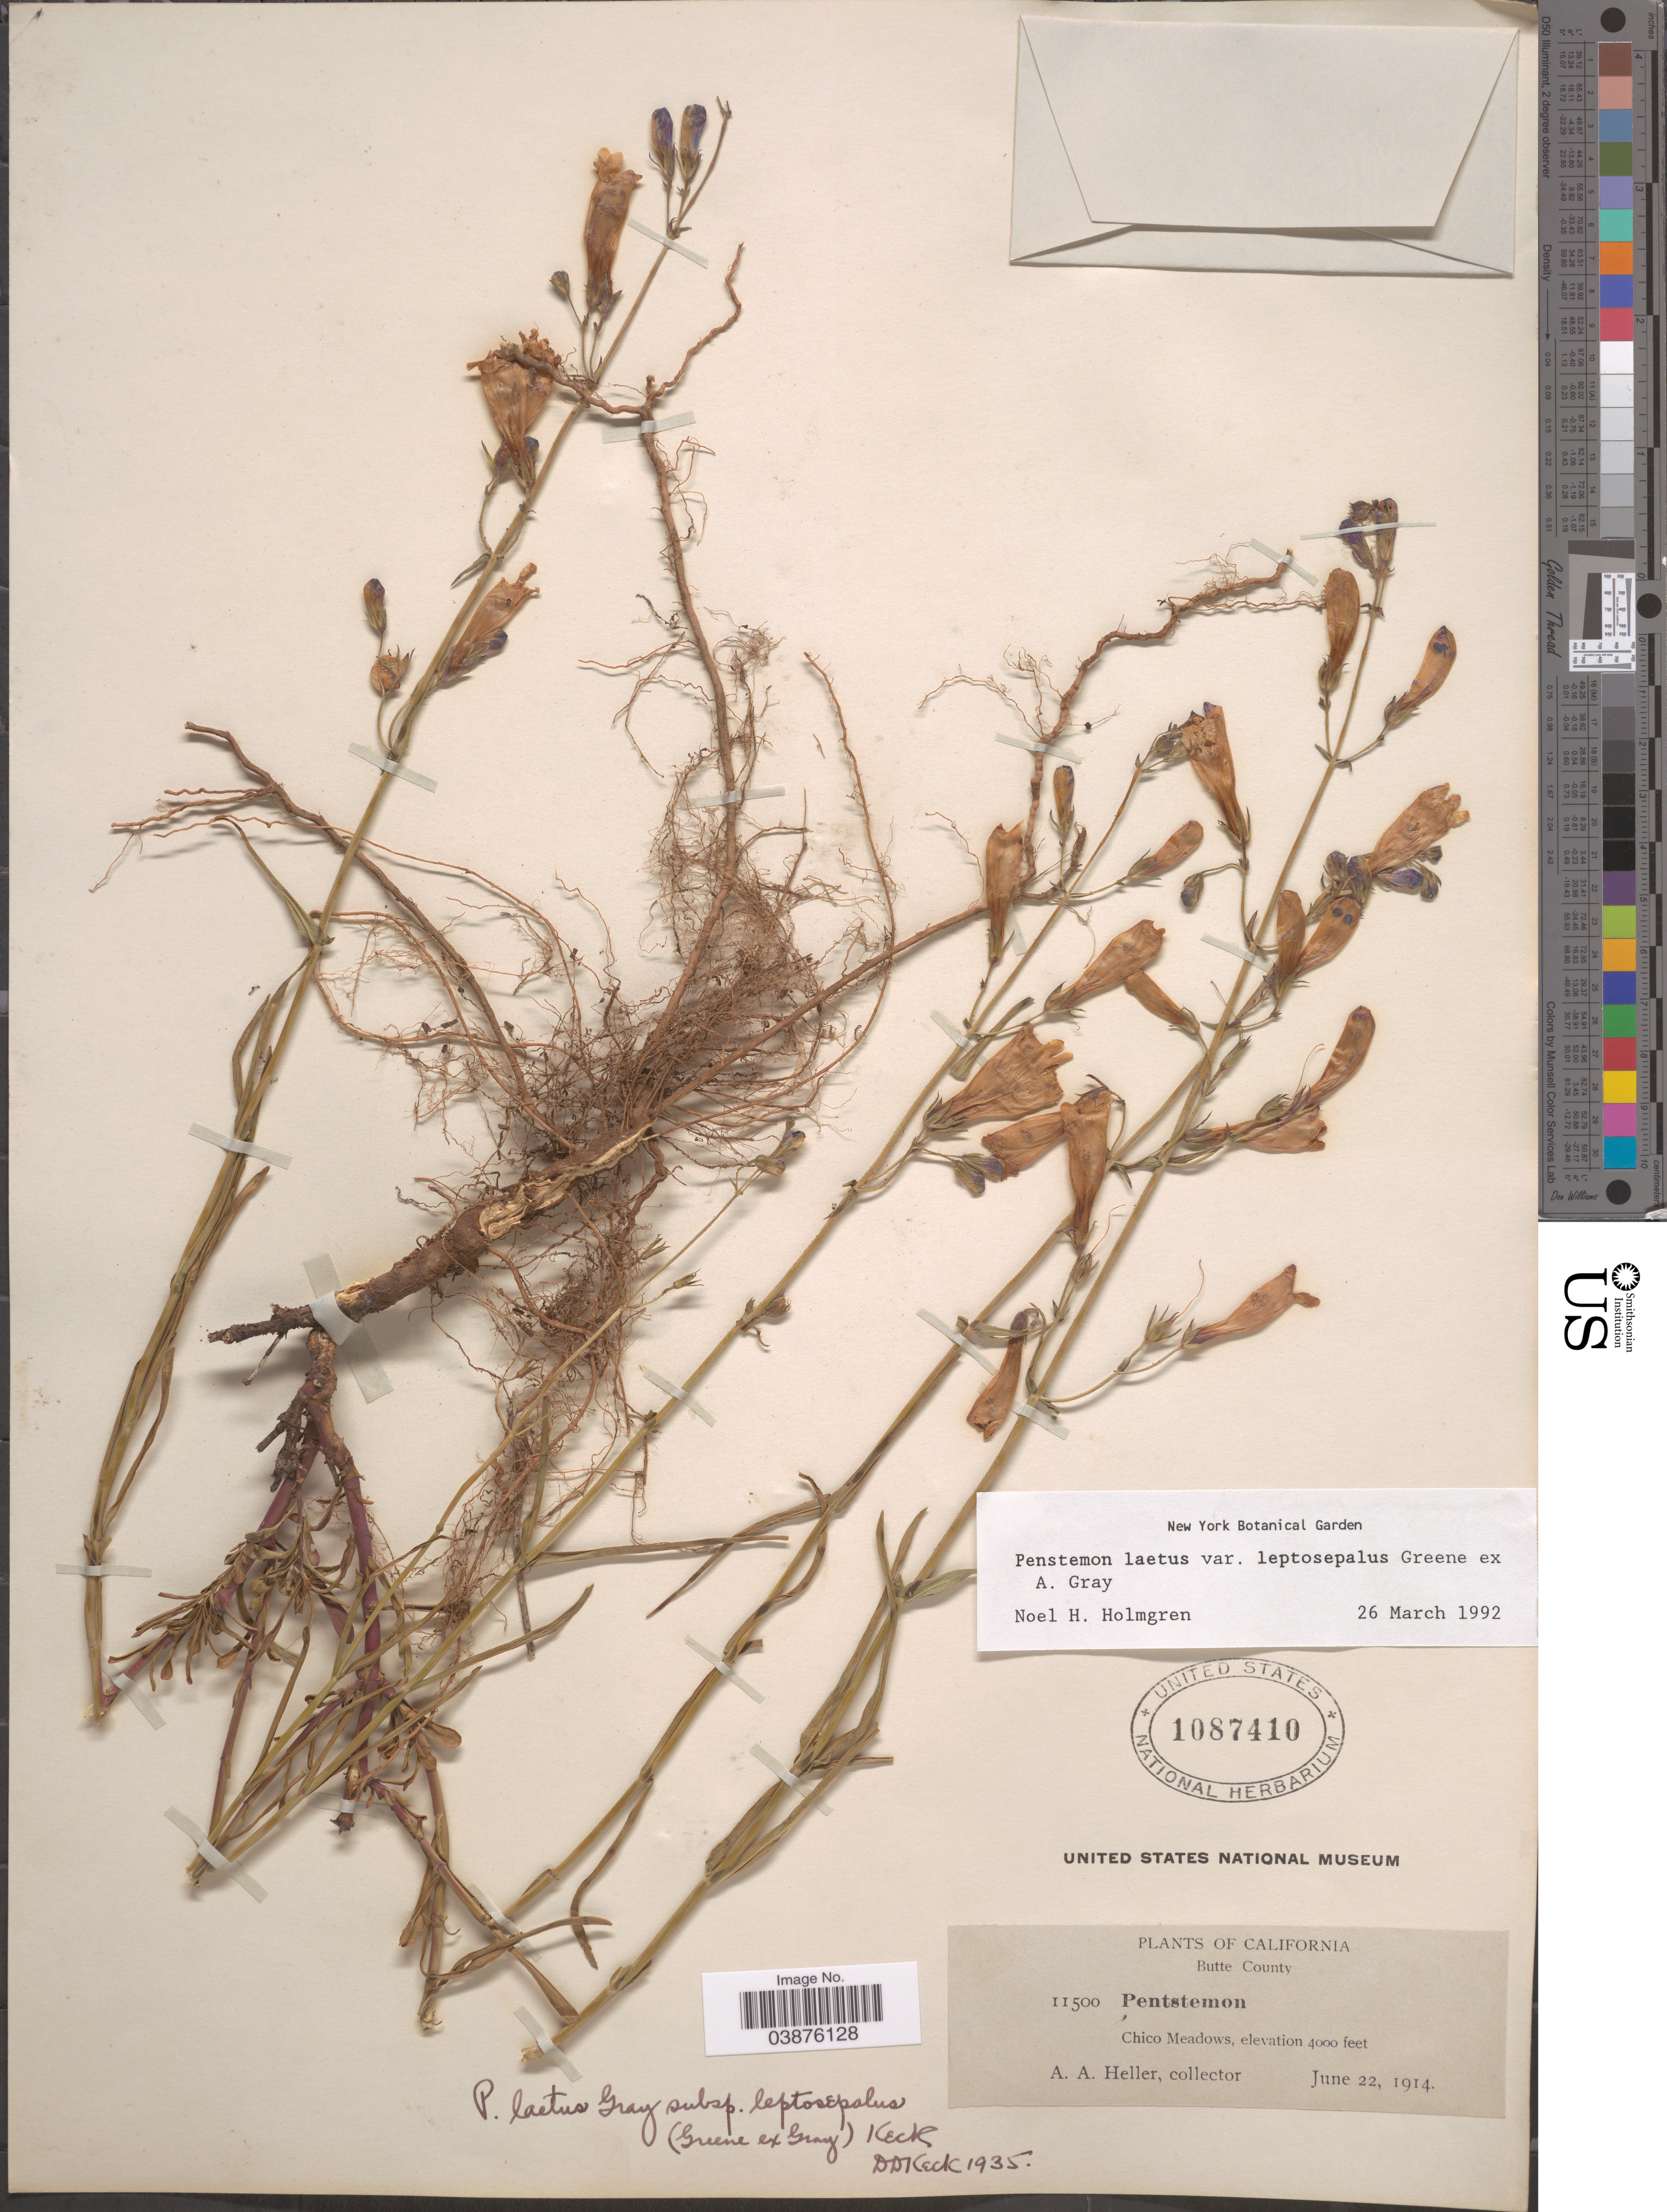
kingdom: Plantae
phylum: Tracheophyta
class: Magnoliopsida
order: Lamiales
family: Plantaginaceae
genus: Penstemon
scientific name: Penstemon laetus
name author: A. Gray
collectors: A. A. Heller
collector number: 11500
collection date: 1914-06-22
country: United States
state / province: California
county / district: Butte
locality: Butte County. Chico Meadows.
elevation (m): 1219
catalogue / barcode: US 1087410